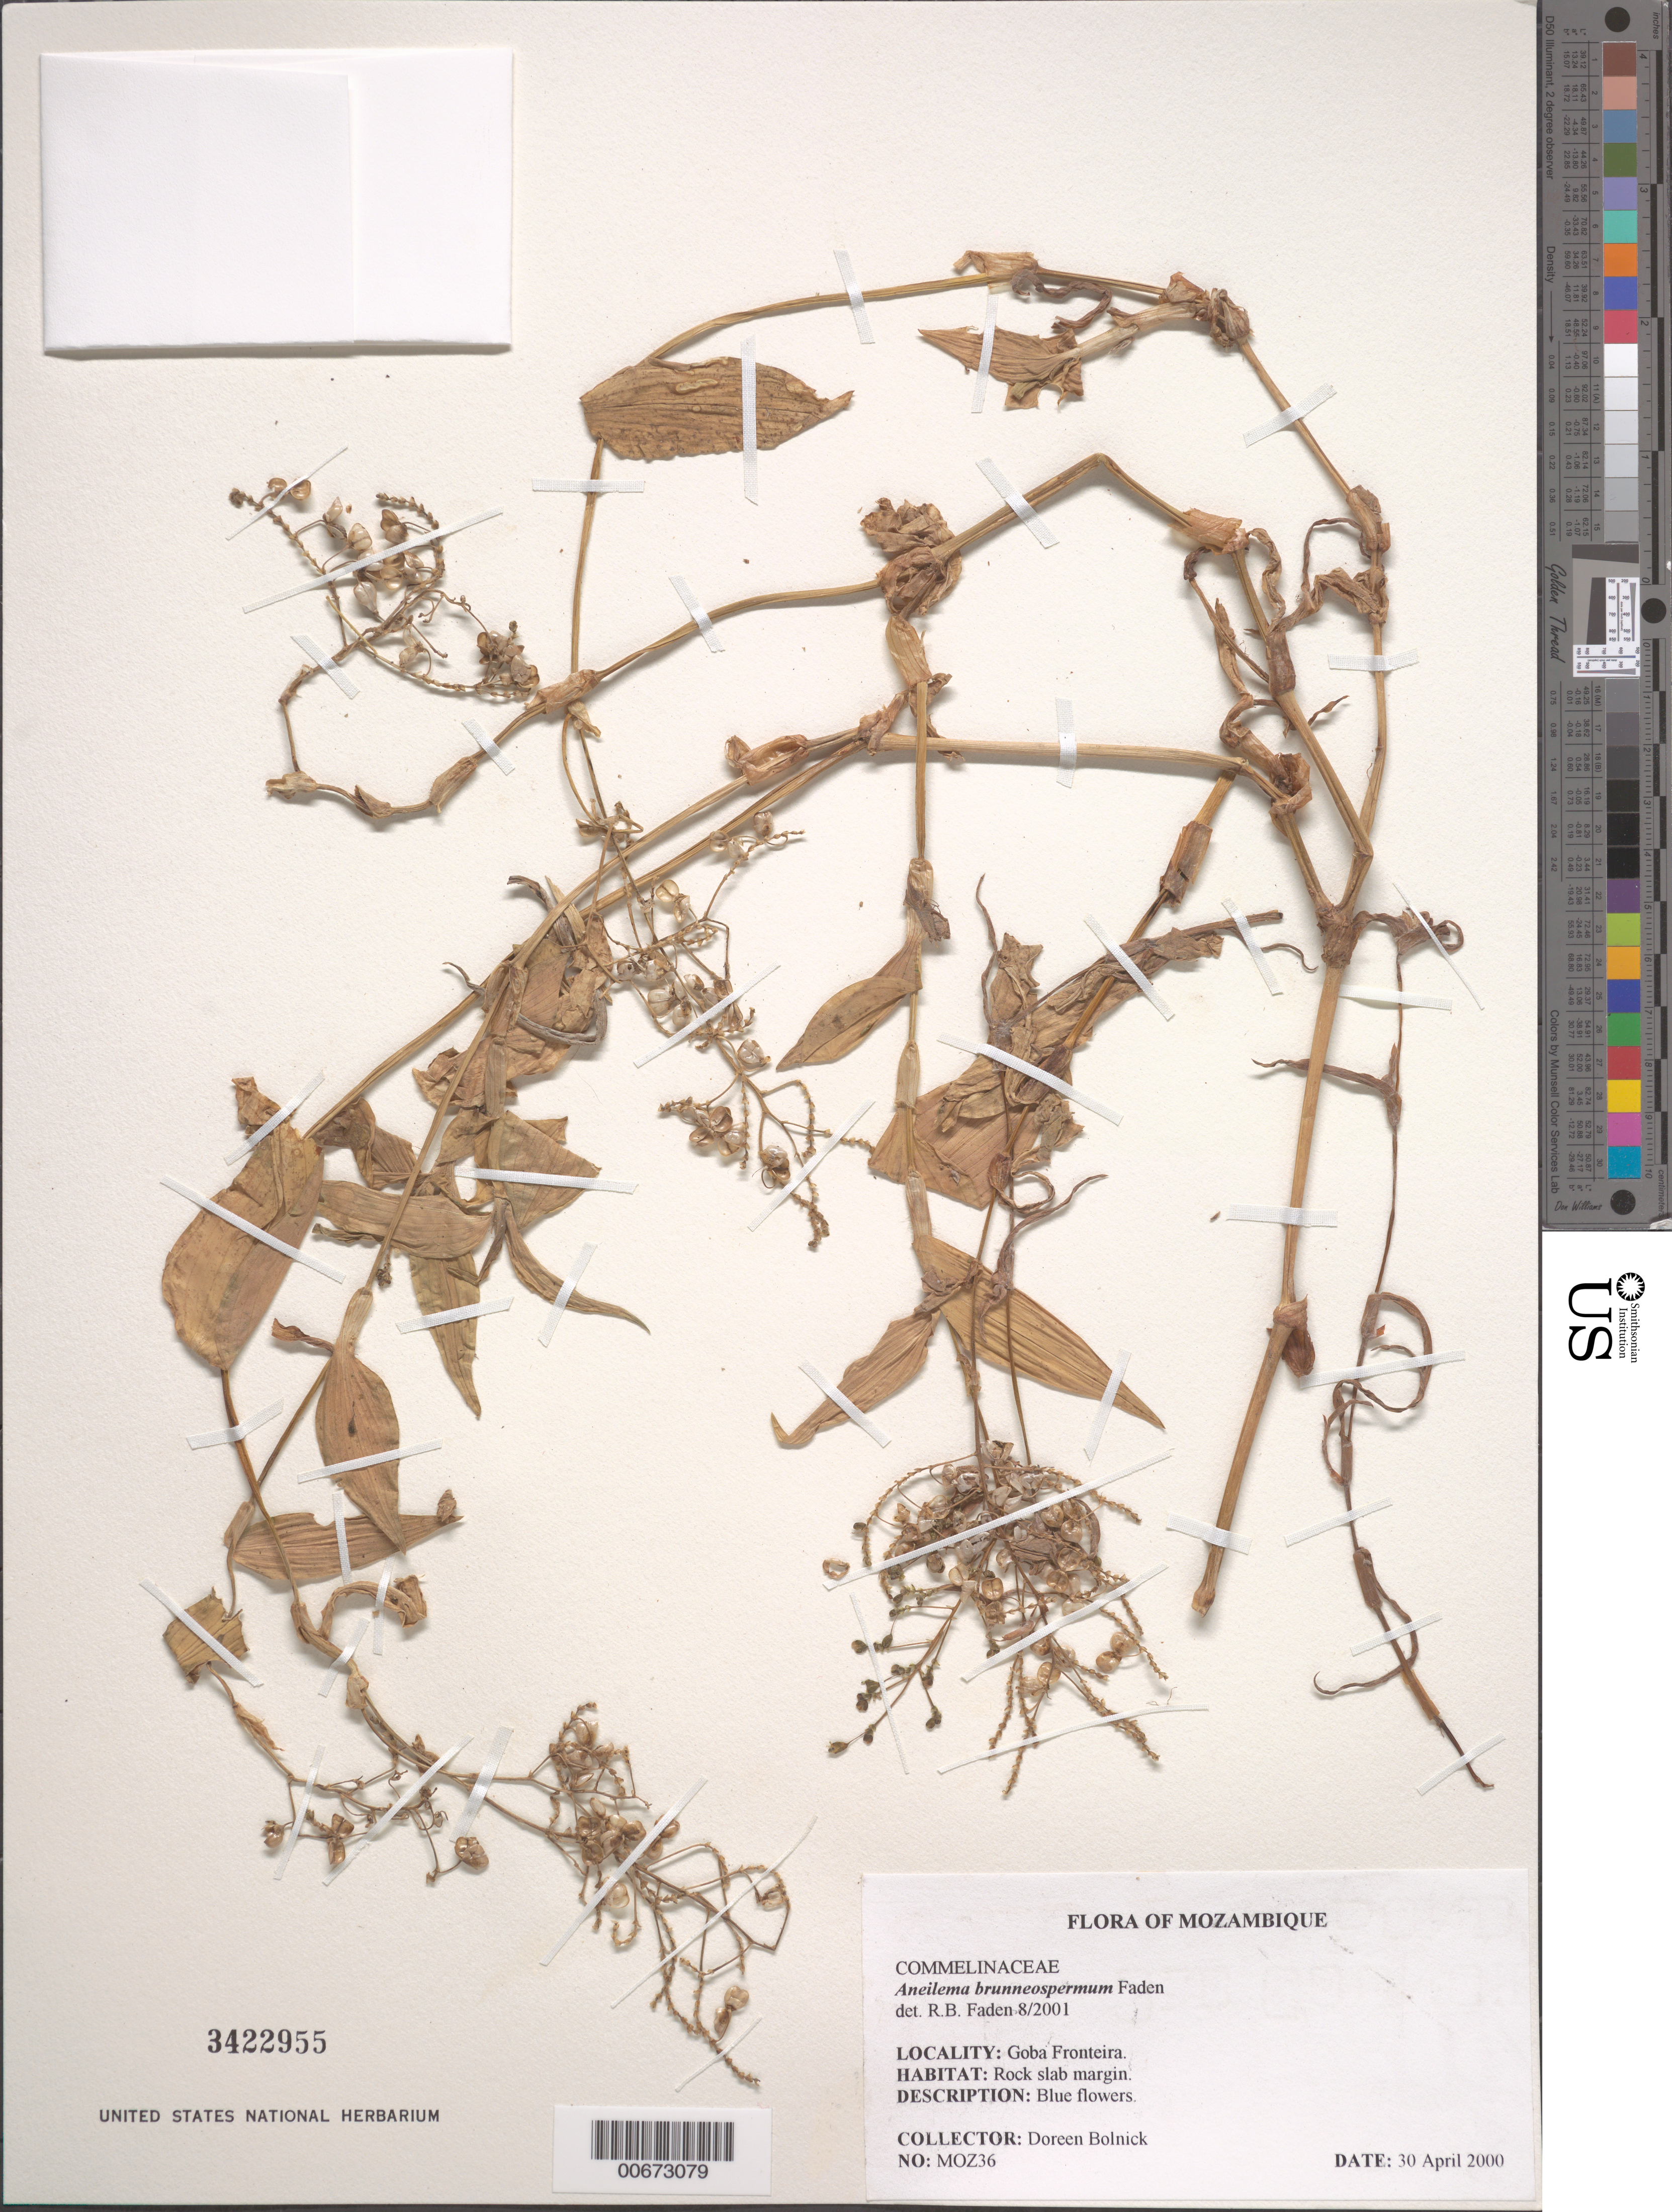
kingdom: Plantae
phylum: Tracheophyta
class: Liliopsida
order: Commelinales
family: Commelinaceae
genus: Aneilema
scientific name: Aneilema brunneospermum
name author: Faden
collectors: D. Bolnick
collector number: MOZ36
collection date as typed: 30 Apr 2000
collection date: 2000-04-30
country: Mozambique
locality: Goba Fronteira.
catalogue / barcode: US 3422955